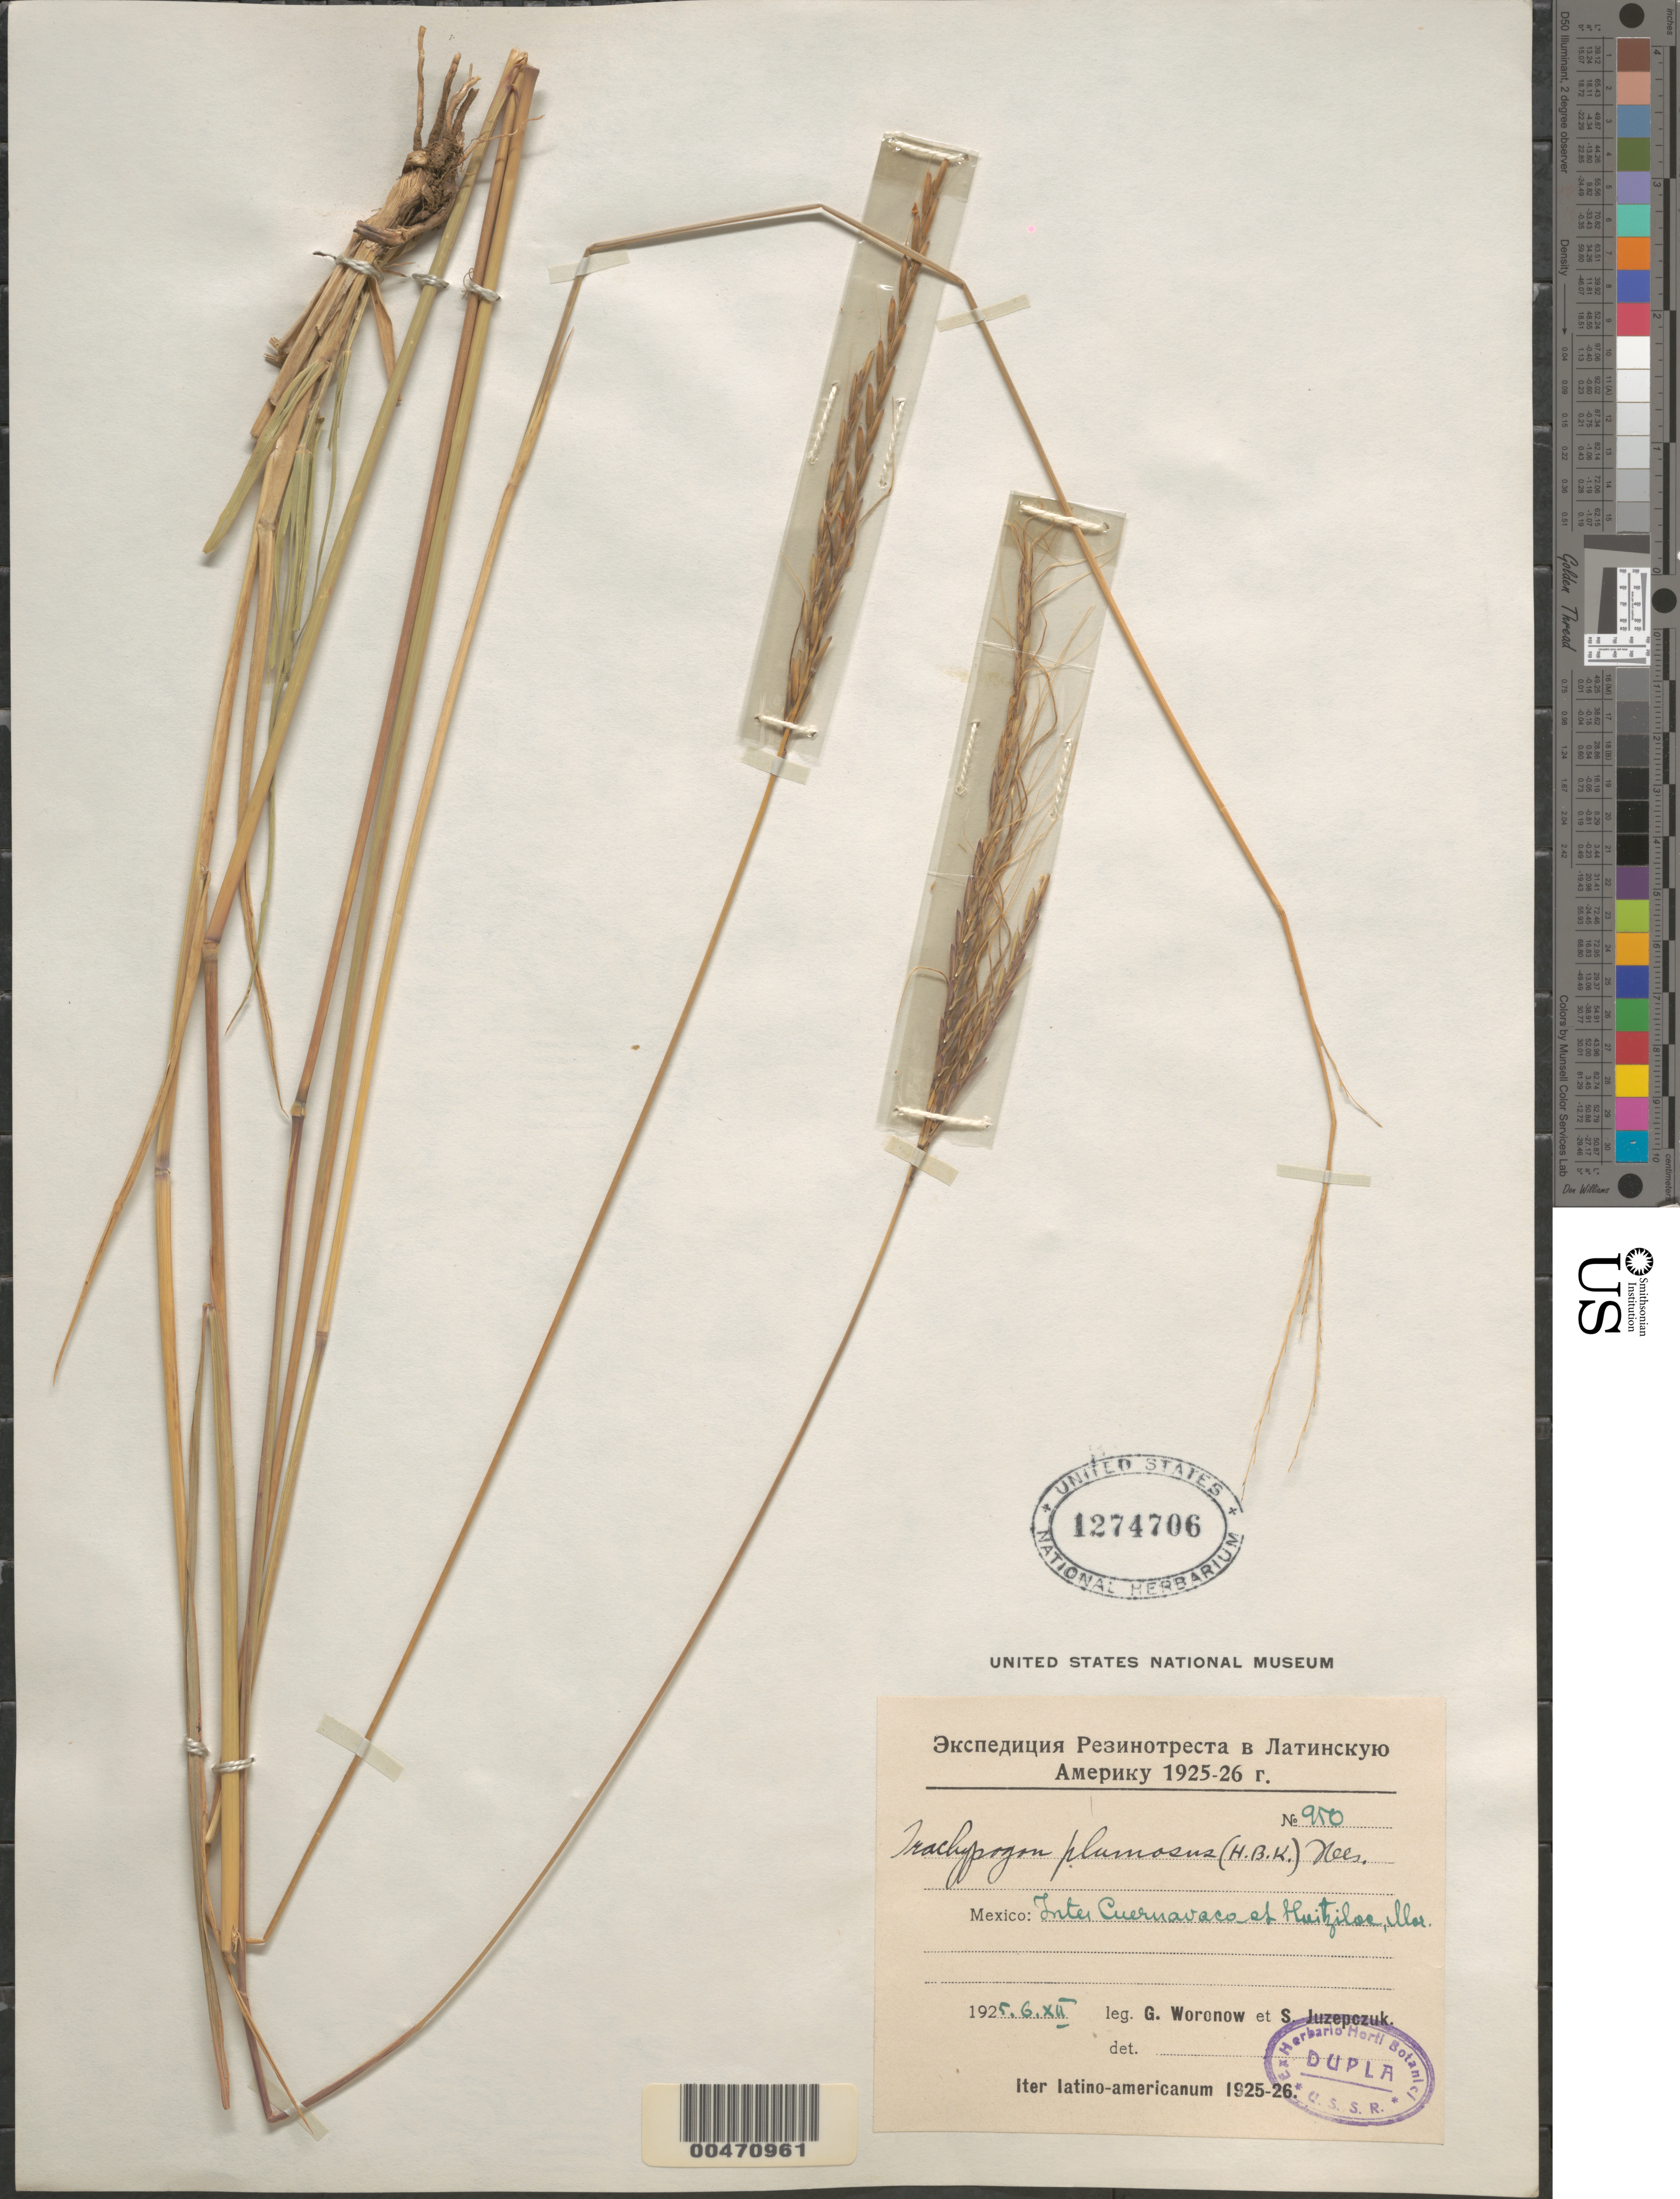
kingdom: Plantae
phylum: Tracheophyta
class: Liliopsida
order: Poales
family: Poaceae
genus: Trachypogon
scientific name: Trachypogon montufari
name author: (Kunth) Nees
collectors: G. Woronow & S. V. Juzepczuk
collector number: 950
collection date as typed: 6 Dec 1925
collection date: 1925-12-06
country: Mexico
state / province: Morelos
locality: Between Cuernavaca & Hutzilos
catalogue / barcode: US 1274706